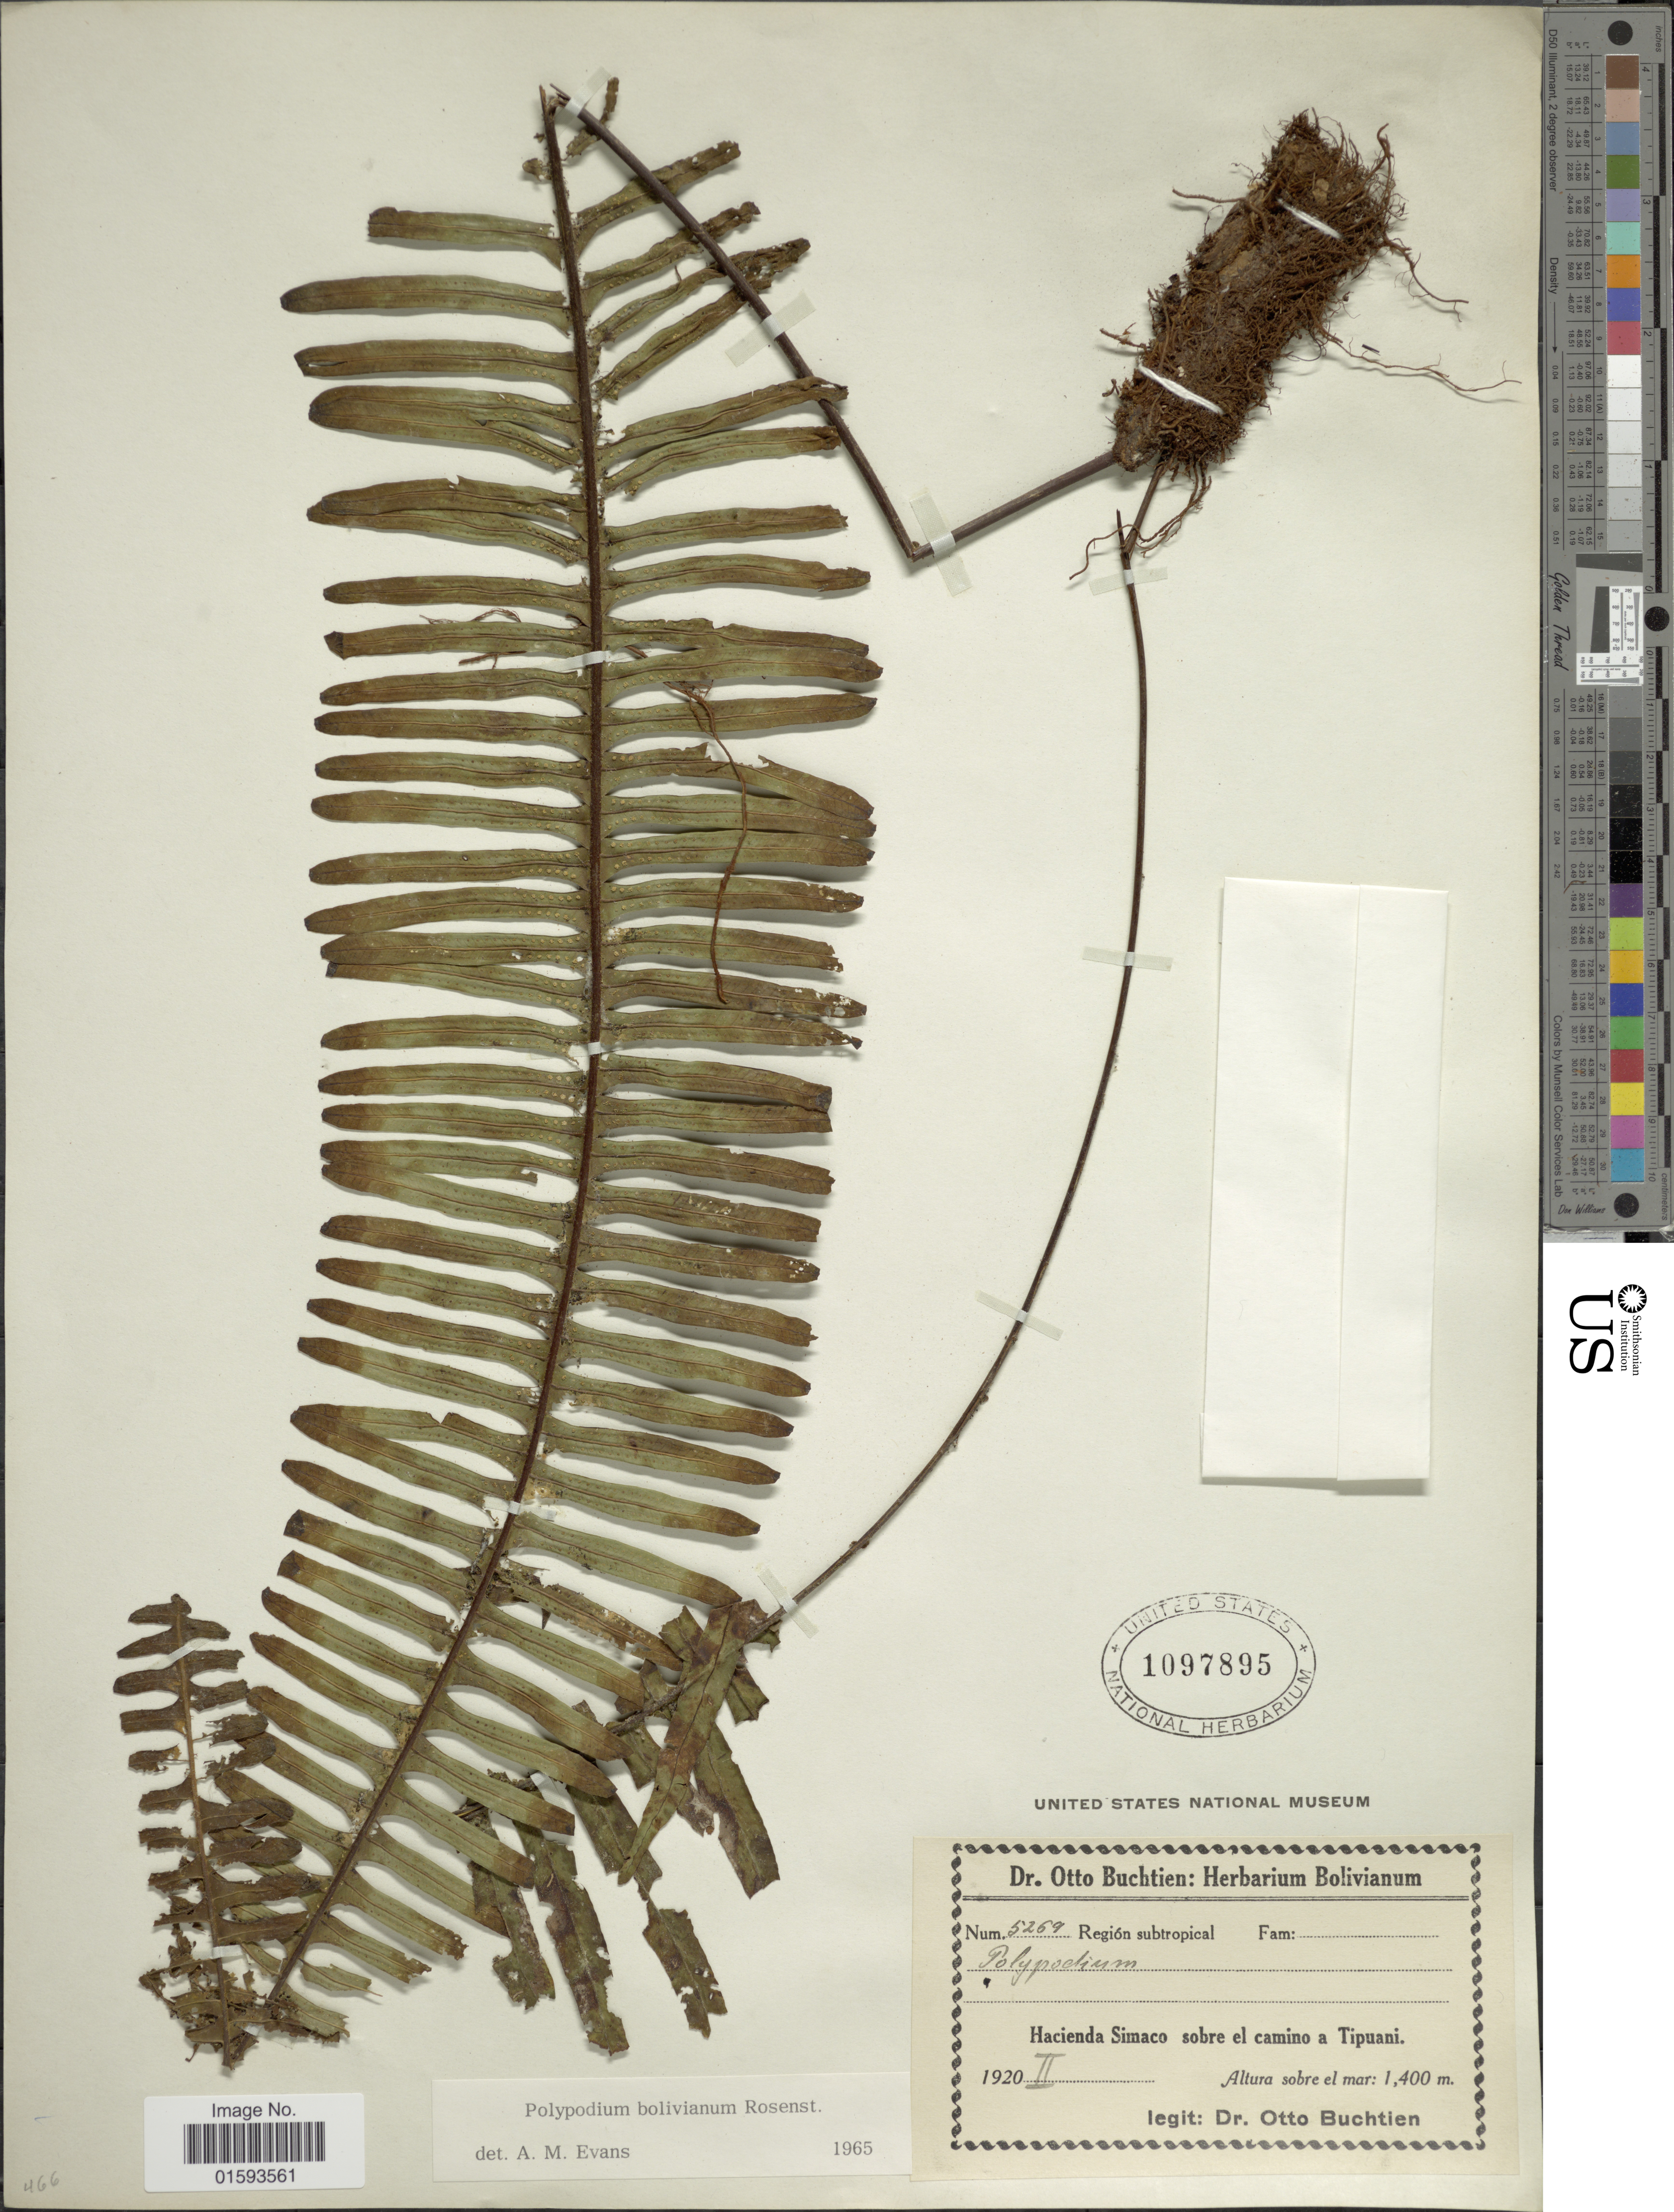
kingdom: Plantae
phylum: Tracheophyta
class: Polypodiopsida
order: Polypodiales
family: Polypodiaceae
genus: Pecluma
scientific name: Pecluma divaricata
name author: (E. Fourn.) Mickel & Beitel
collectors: O. Buchtien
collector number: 5259*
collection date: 1920-02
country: Bolivia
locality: Hacienda Simaco sobre el camino a Tipuani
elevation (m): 1400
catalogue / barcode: US 1097895